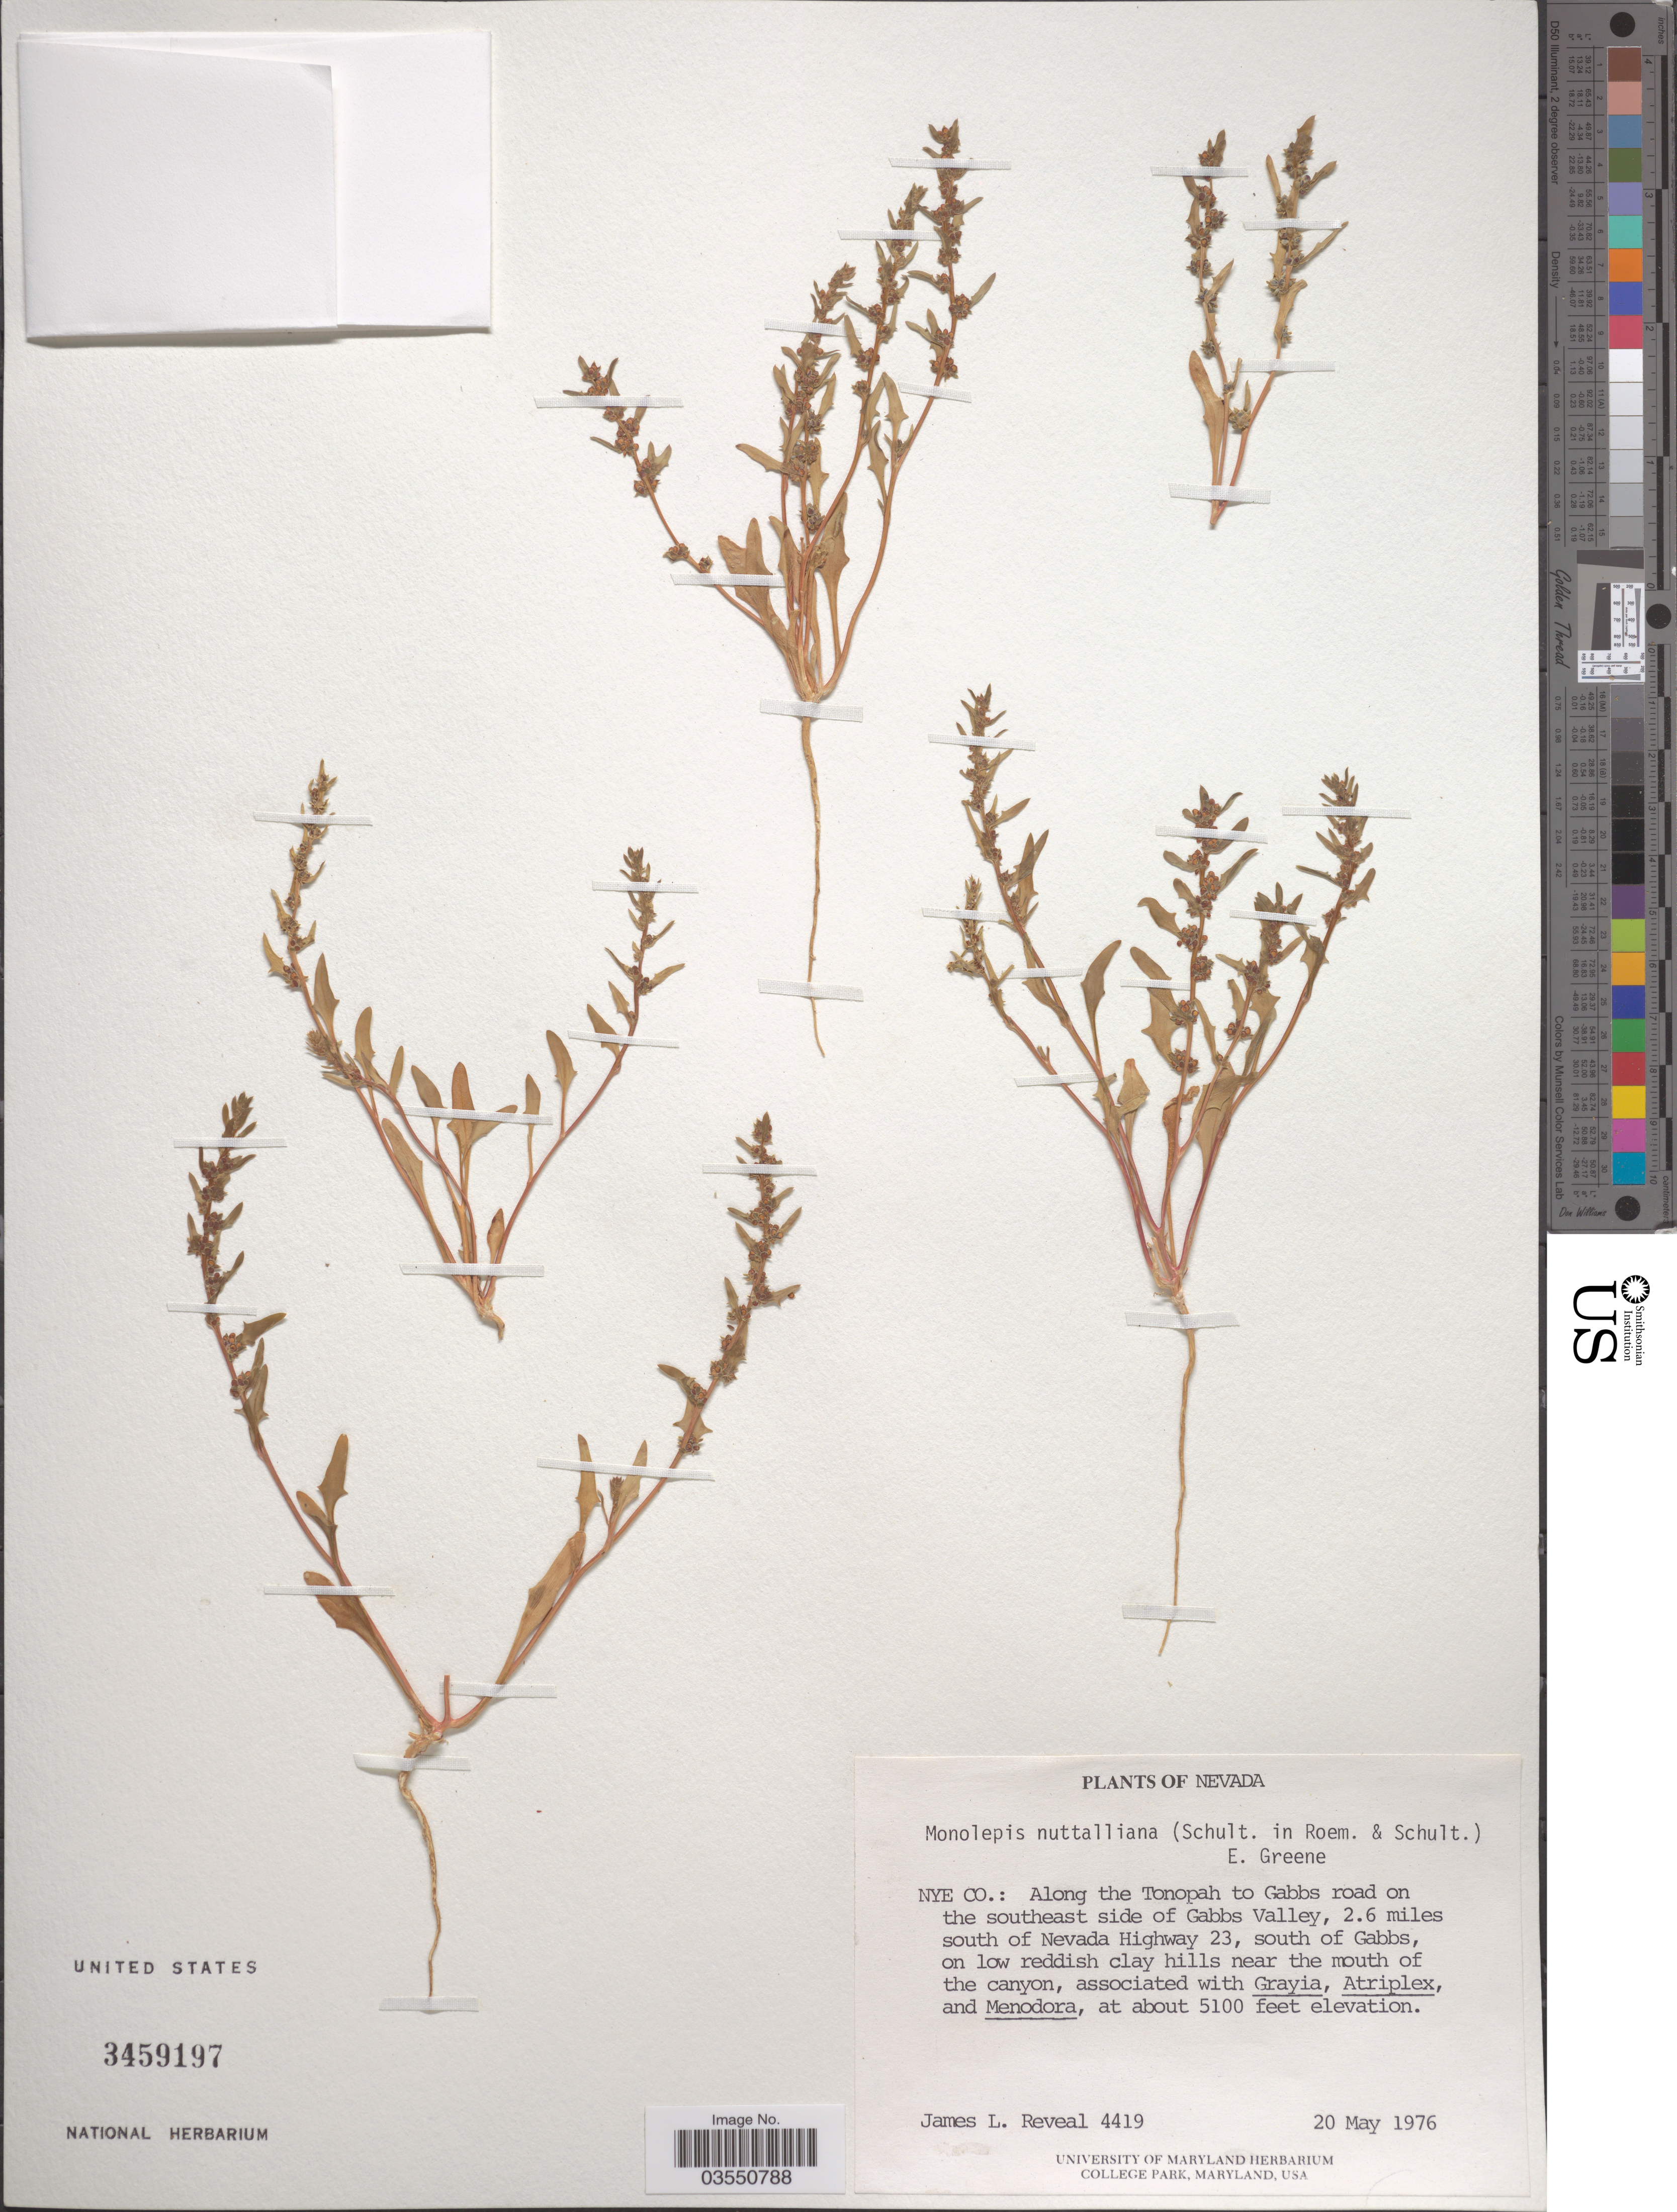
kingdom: Plantae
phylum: Tracheophyta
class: Magnoliopsida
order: Caryophyllales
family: Amaranthaceae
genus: Blitum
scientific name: Blitum nuttallianum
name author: Schult.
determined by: U.S. National Herbarium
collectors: J. L. Reveal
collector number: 4419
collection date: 1976-05-20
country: United States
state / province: Nevada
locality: Nye Co.: Along the Tonopah to Gabbs road on the southeast side of Gabbs Valley, 2.6 miles south of Nevada Highway 23, south of Gabbs, on low reddish clay hills near the mouth of the canyon.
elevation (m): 1554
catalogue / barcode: US 3459197